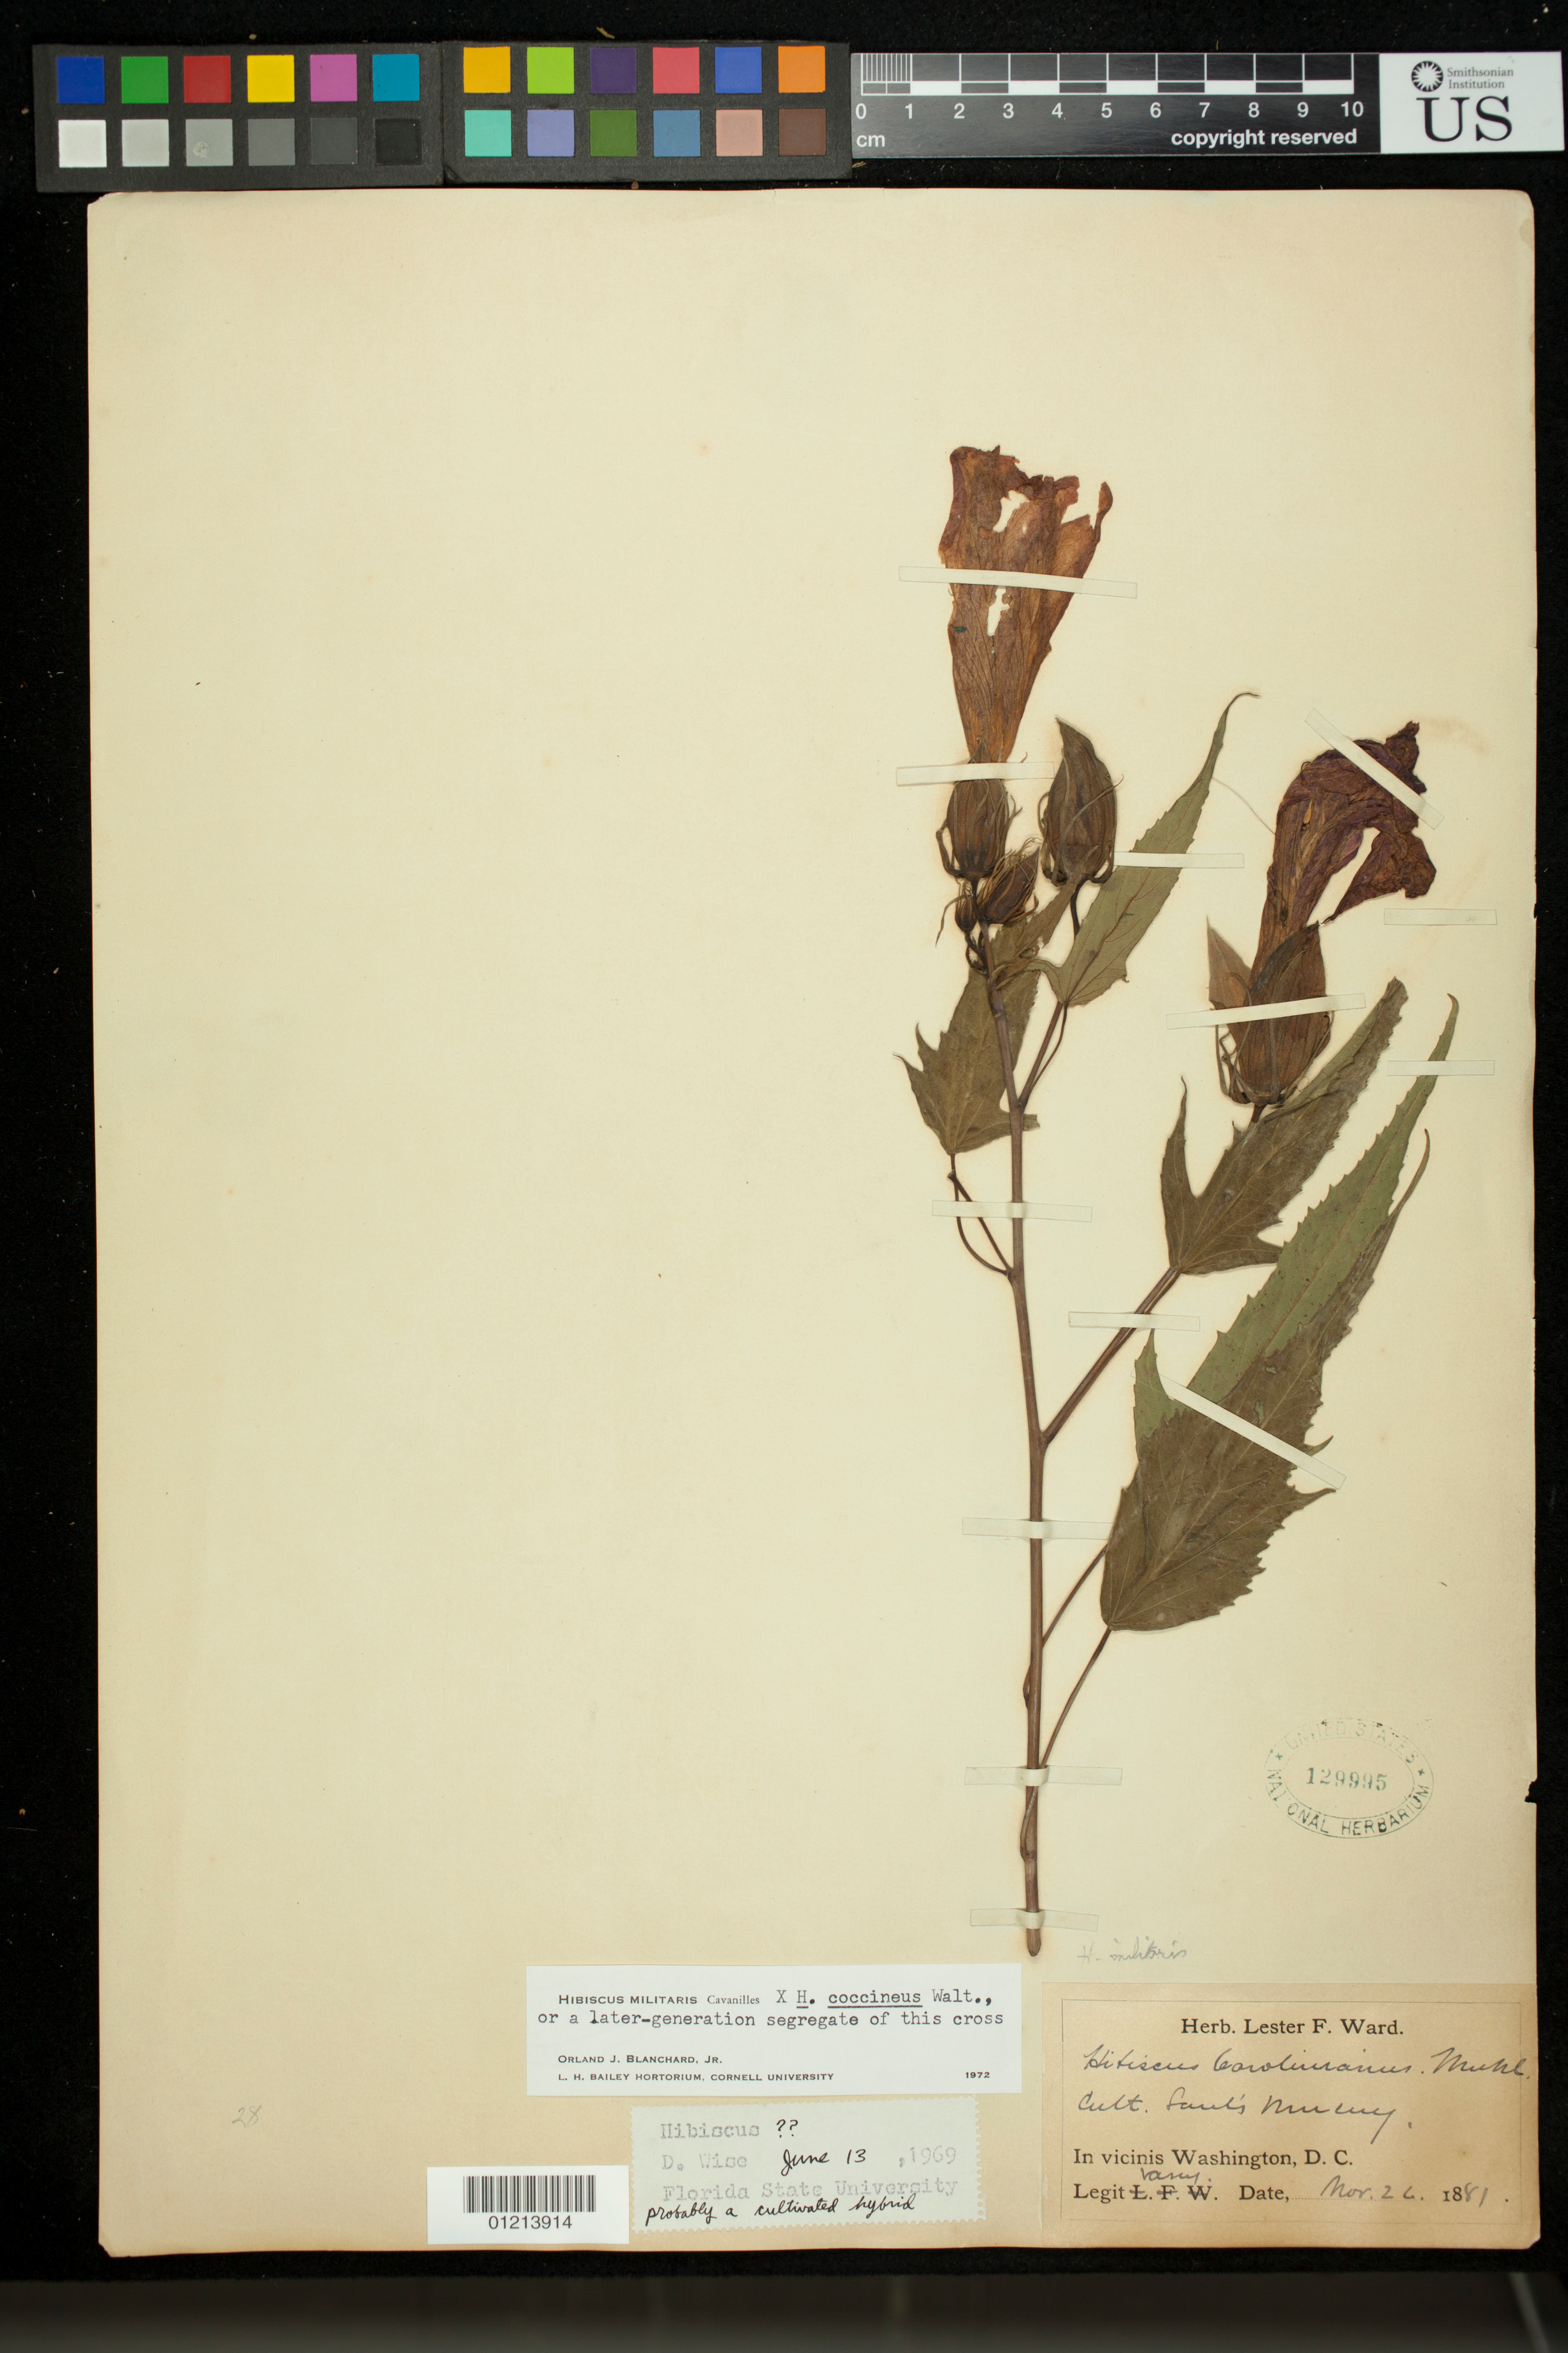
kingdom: Plantae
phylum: Tracheophyta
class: Magnoliopsida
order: Malvales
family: Malvaceae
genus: Hibiscus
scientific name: Hibiscus militaris x H. coccineus Walter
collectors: G. Vasey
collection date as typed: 26 Nov 1881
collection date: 1881-11-26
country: United States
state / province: District of Columbia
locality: Cult. Saul's Nursery. In vicinis Washington, D.C.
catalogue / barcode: US 129995